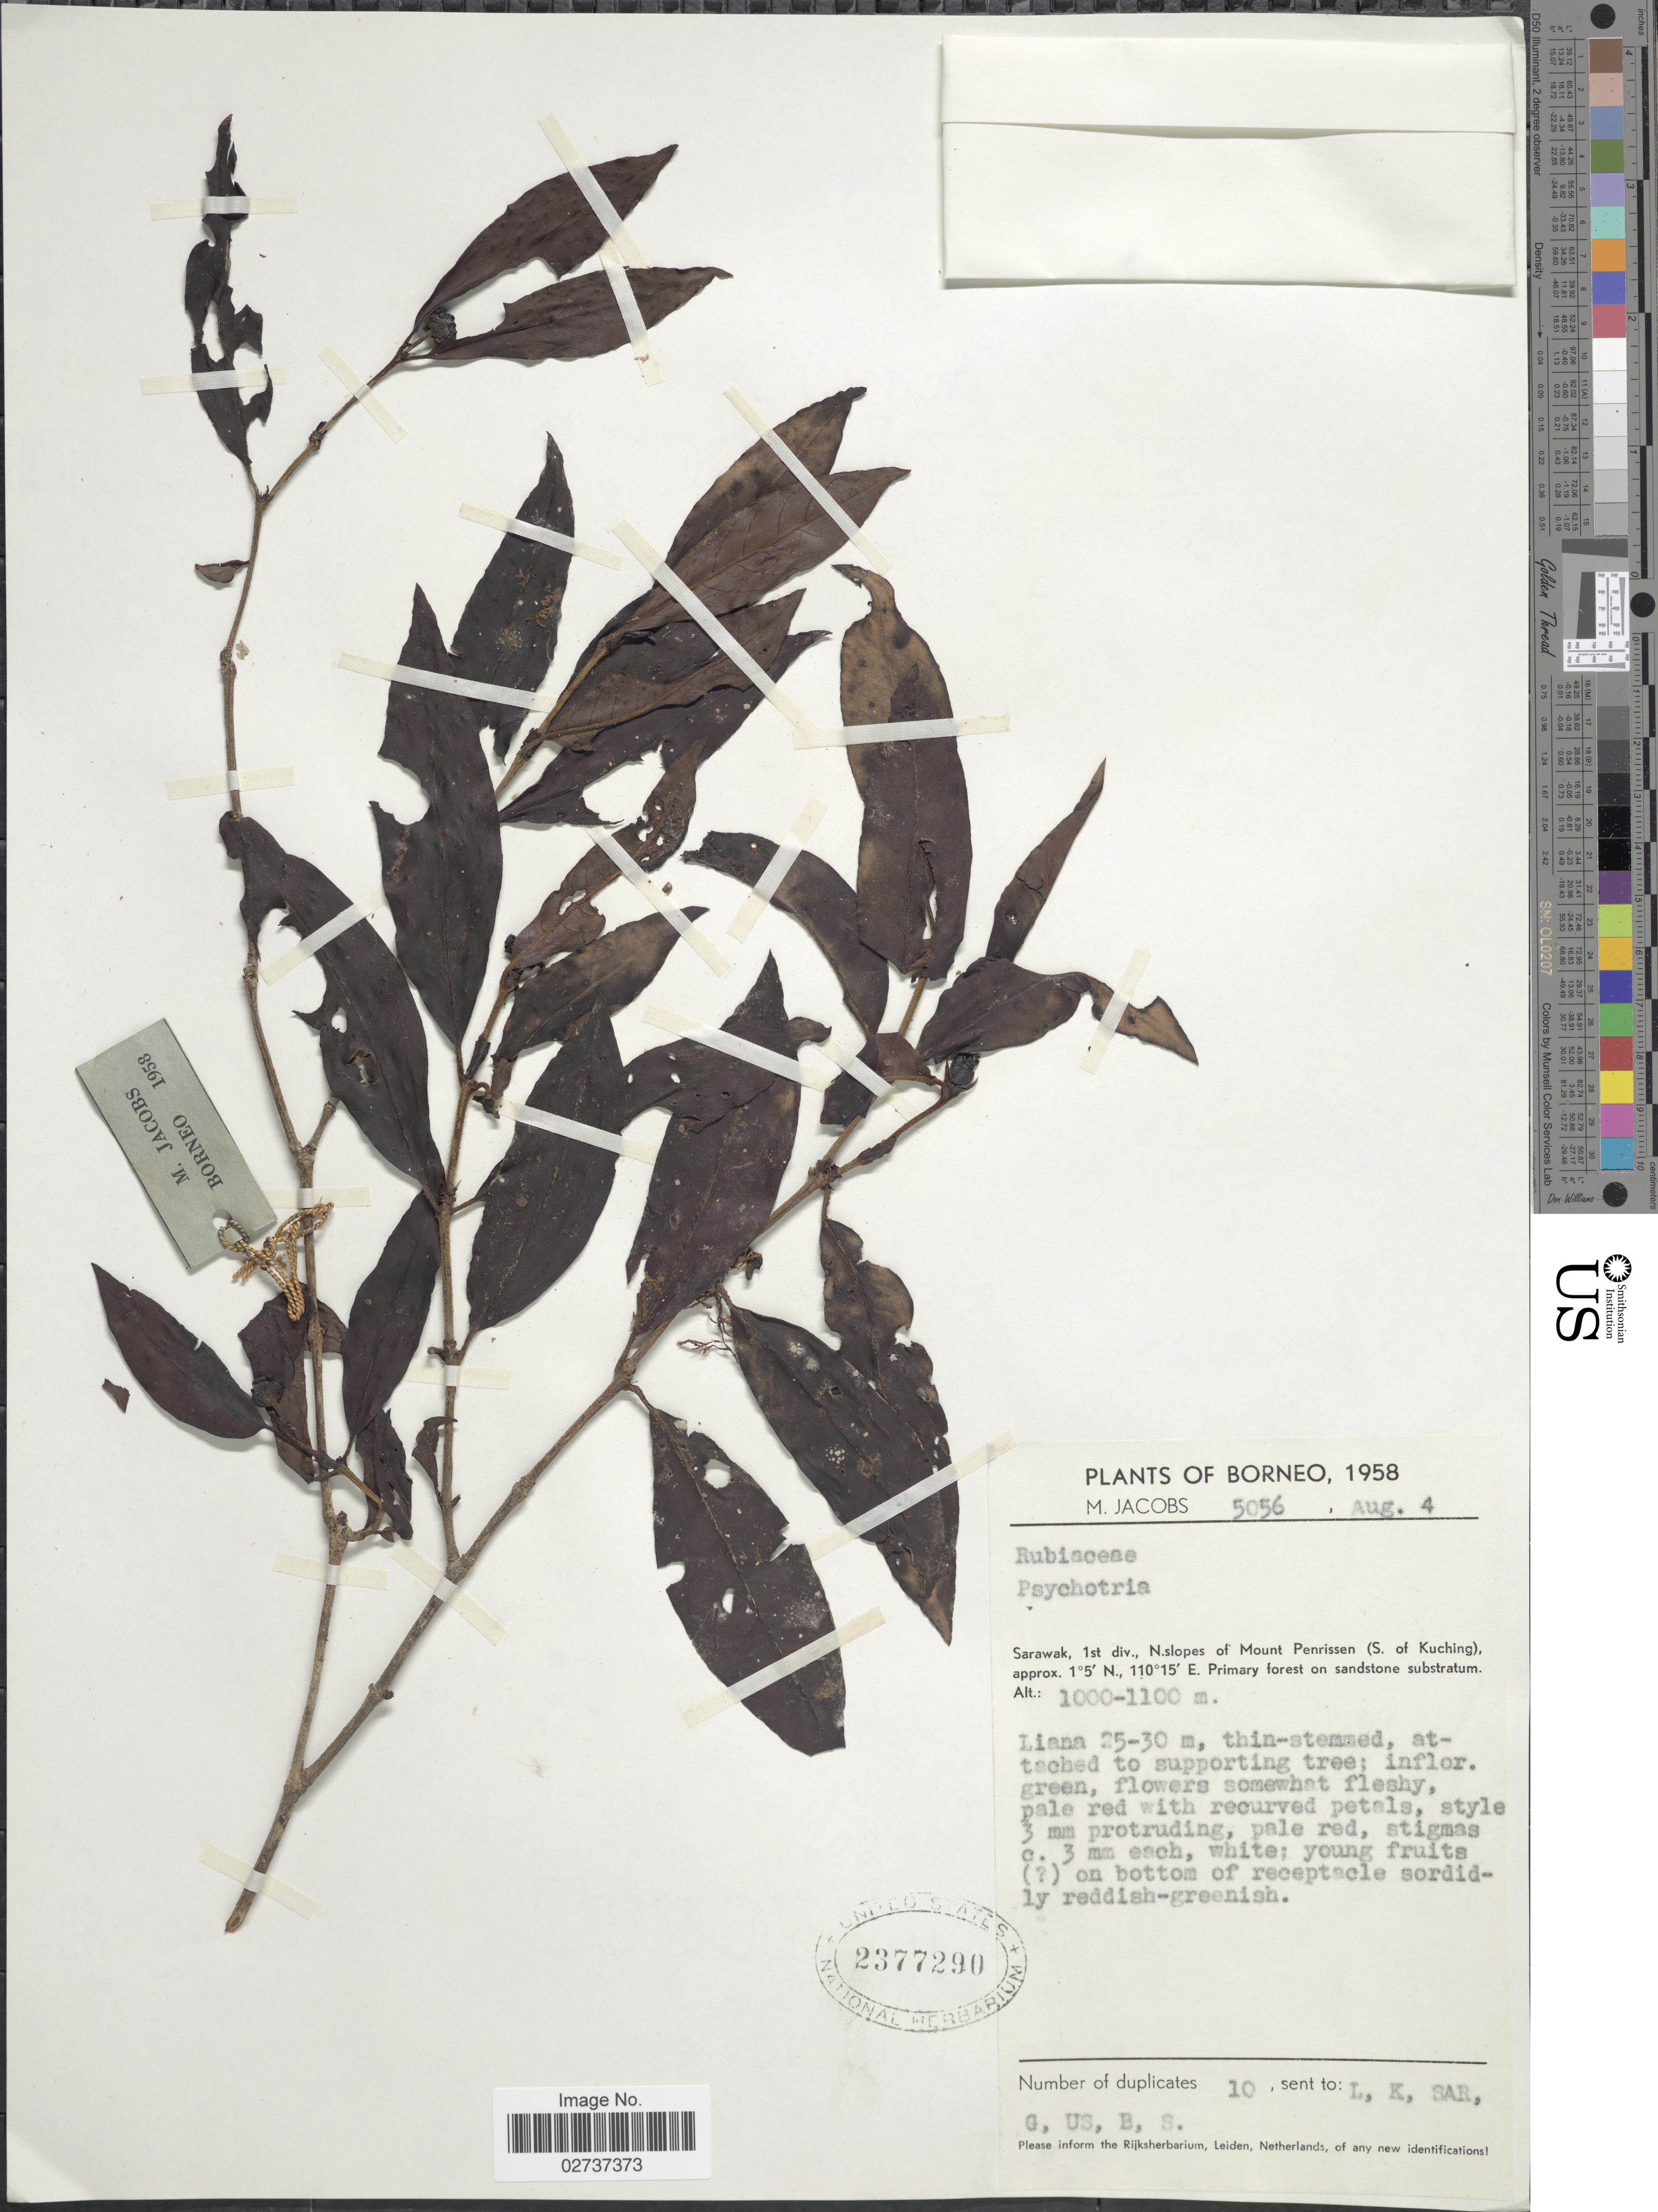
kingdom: Plantae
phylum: Tracheophyta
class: Magnoliopsida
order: Gentianales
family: Rubiaceae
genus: Psychotria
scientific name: Psychotria sp.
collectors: M. Jacobs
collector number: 5056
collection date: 1958-08-04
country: Malaysia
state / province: Sarawak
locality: Borneo. 1st div., N. slopes of Mount Penrissen (S. of Kuching)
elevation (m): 1000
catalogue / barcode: US 2377290